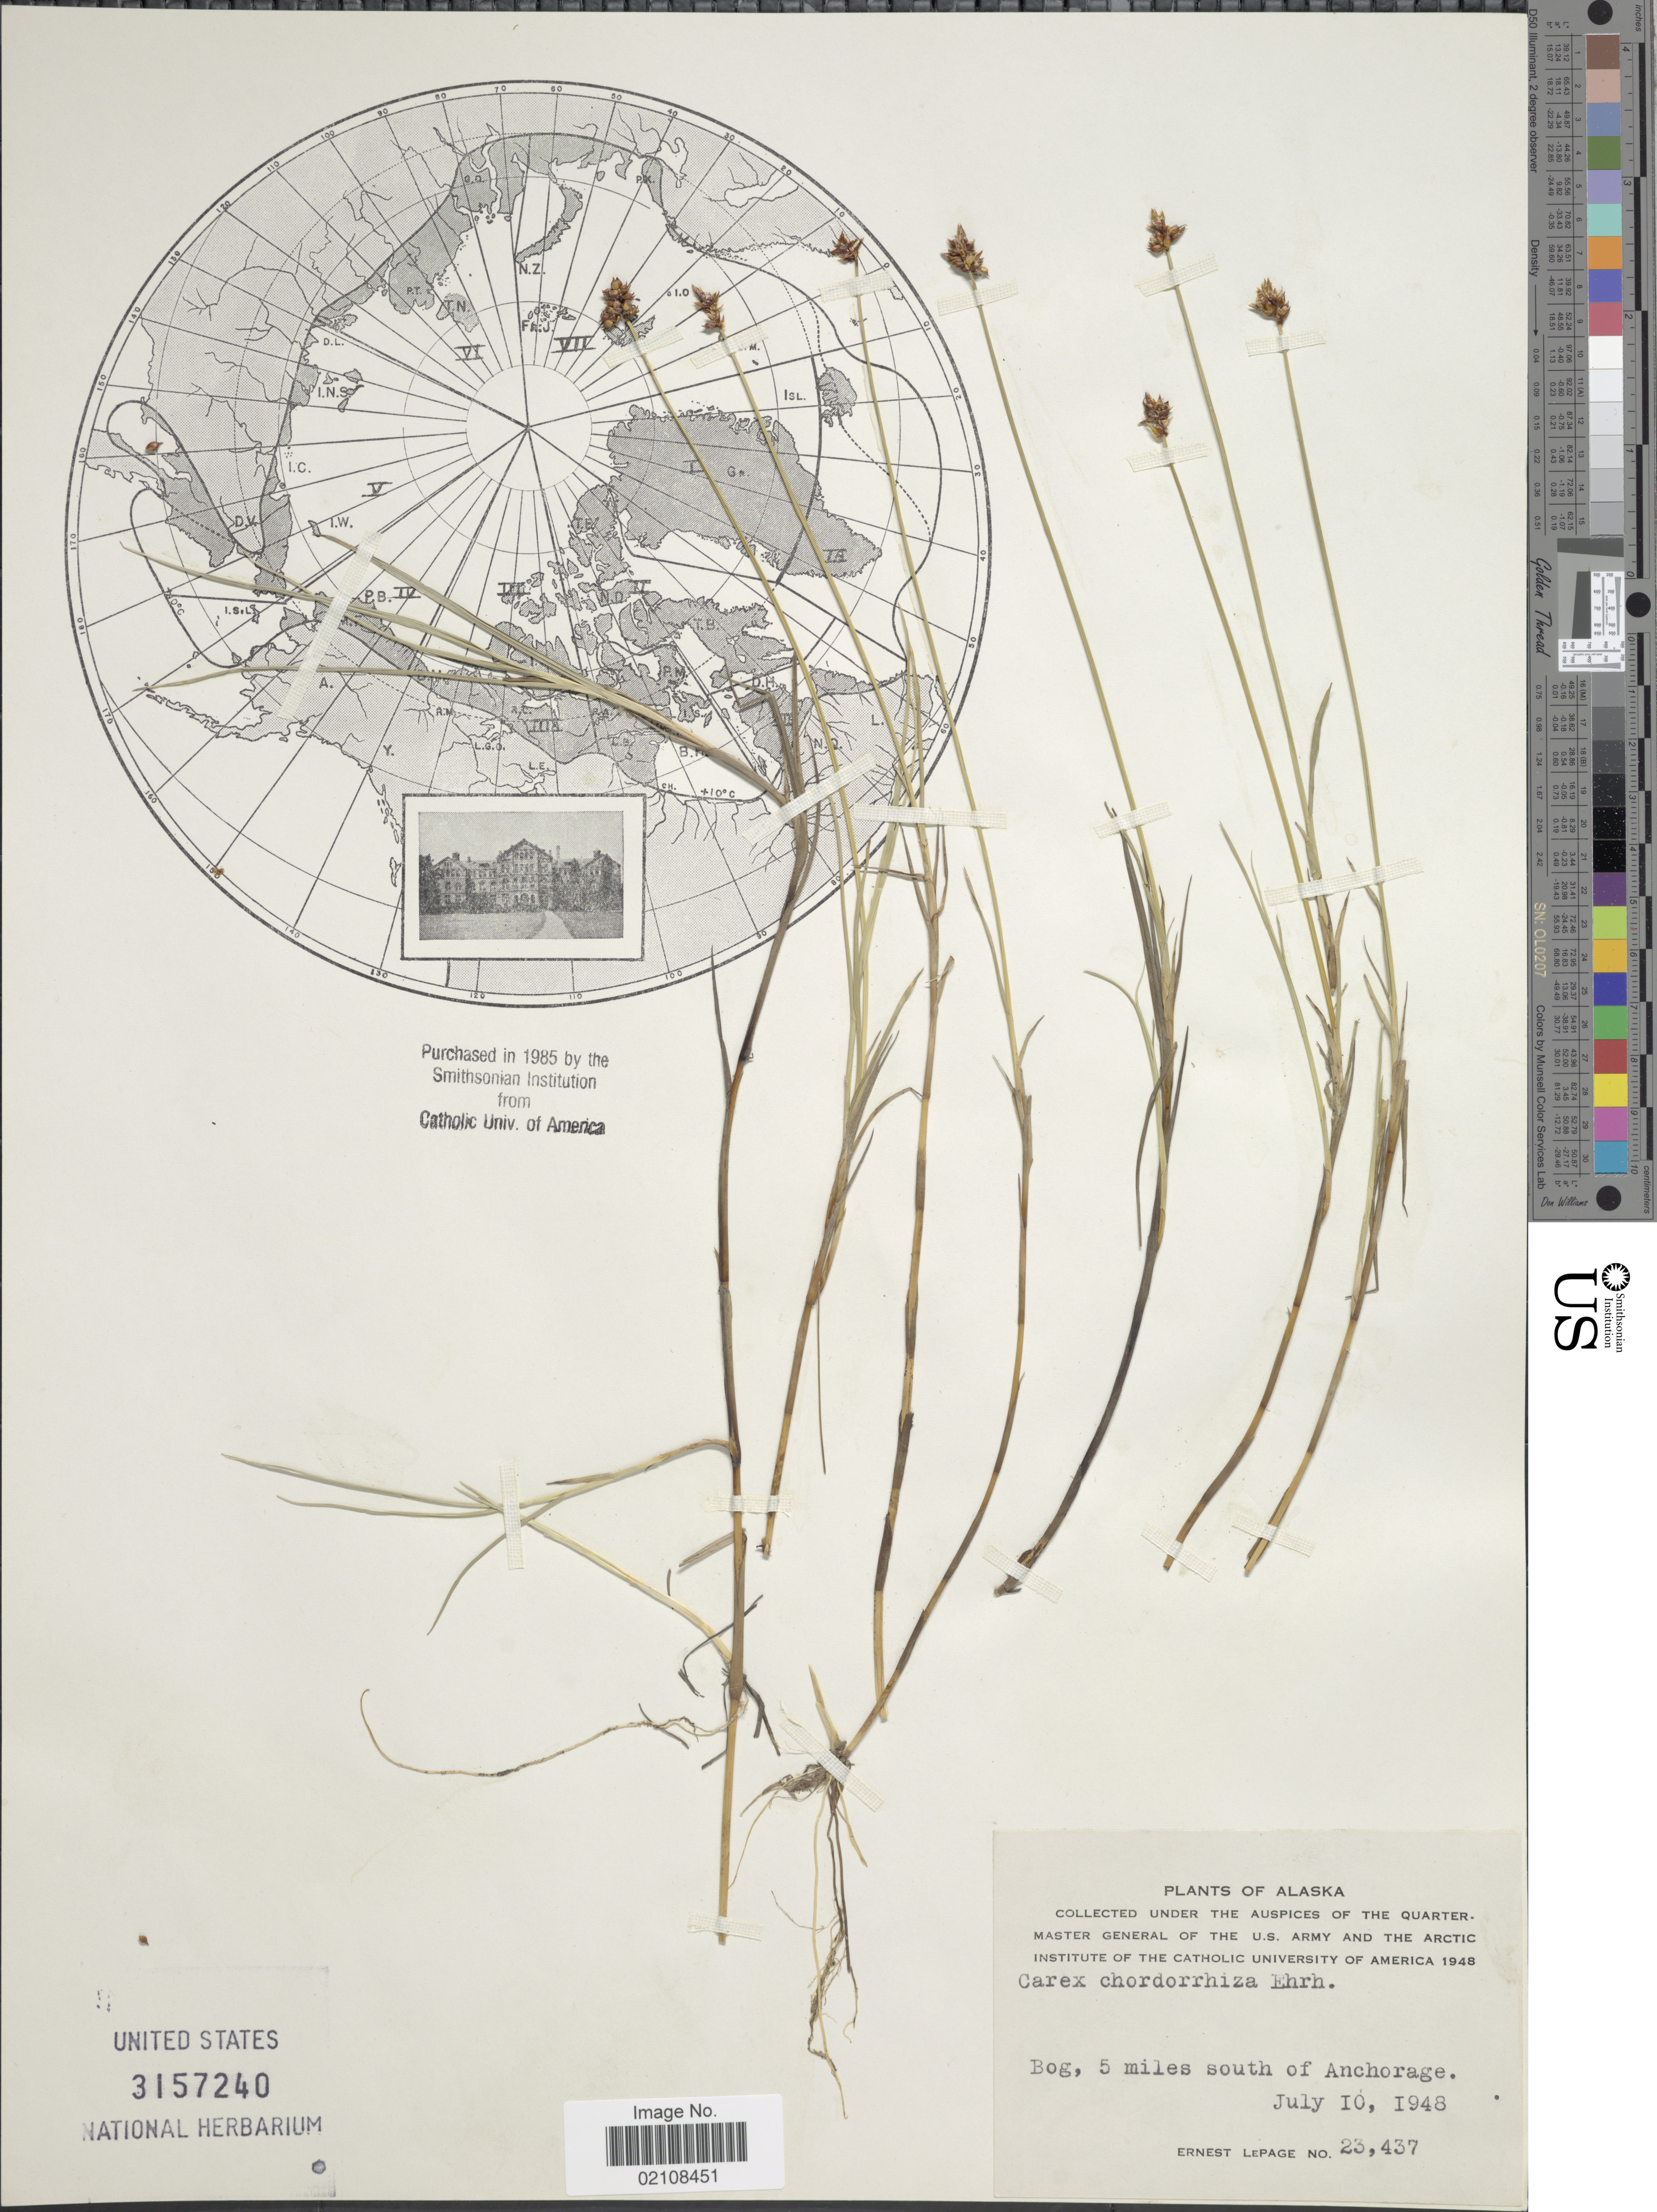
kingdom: Plantae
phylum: Tracheophyta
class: Liliopsida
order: Poales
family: Cyperaceae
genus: Carex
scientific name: Carex chordorrhiza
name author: L. f.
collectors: E. Lepage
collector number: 23437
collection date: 1948-07-10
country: United States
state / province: Alaska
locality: Bog, 5 miles south of Anchorage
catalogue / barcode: US 3157240